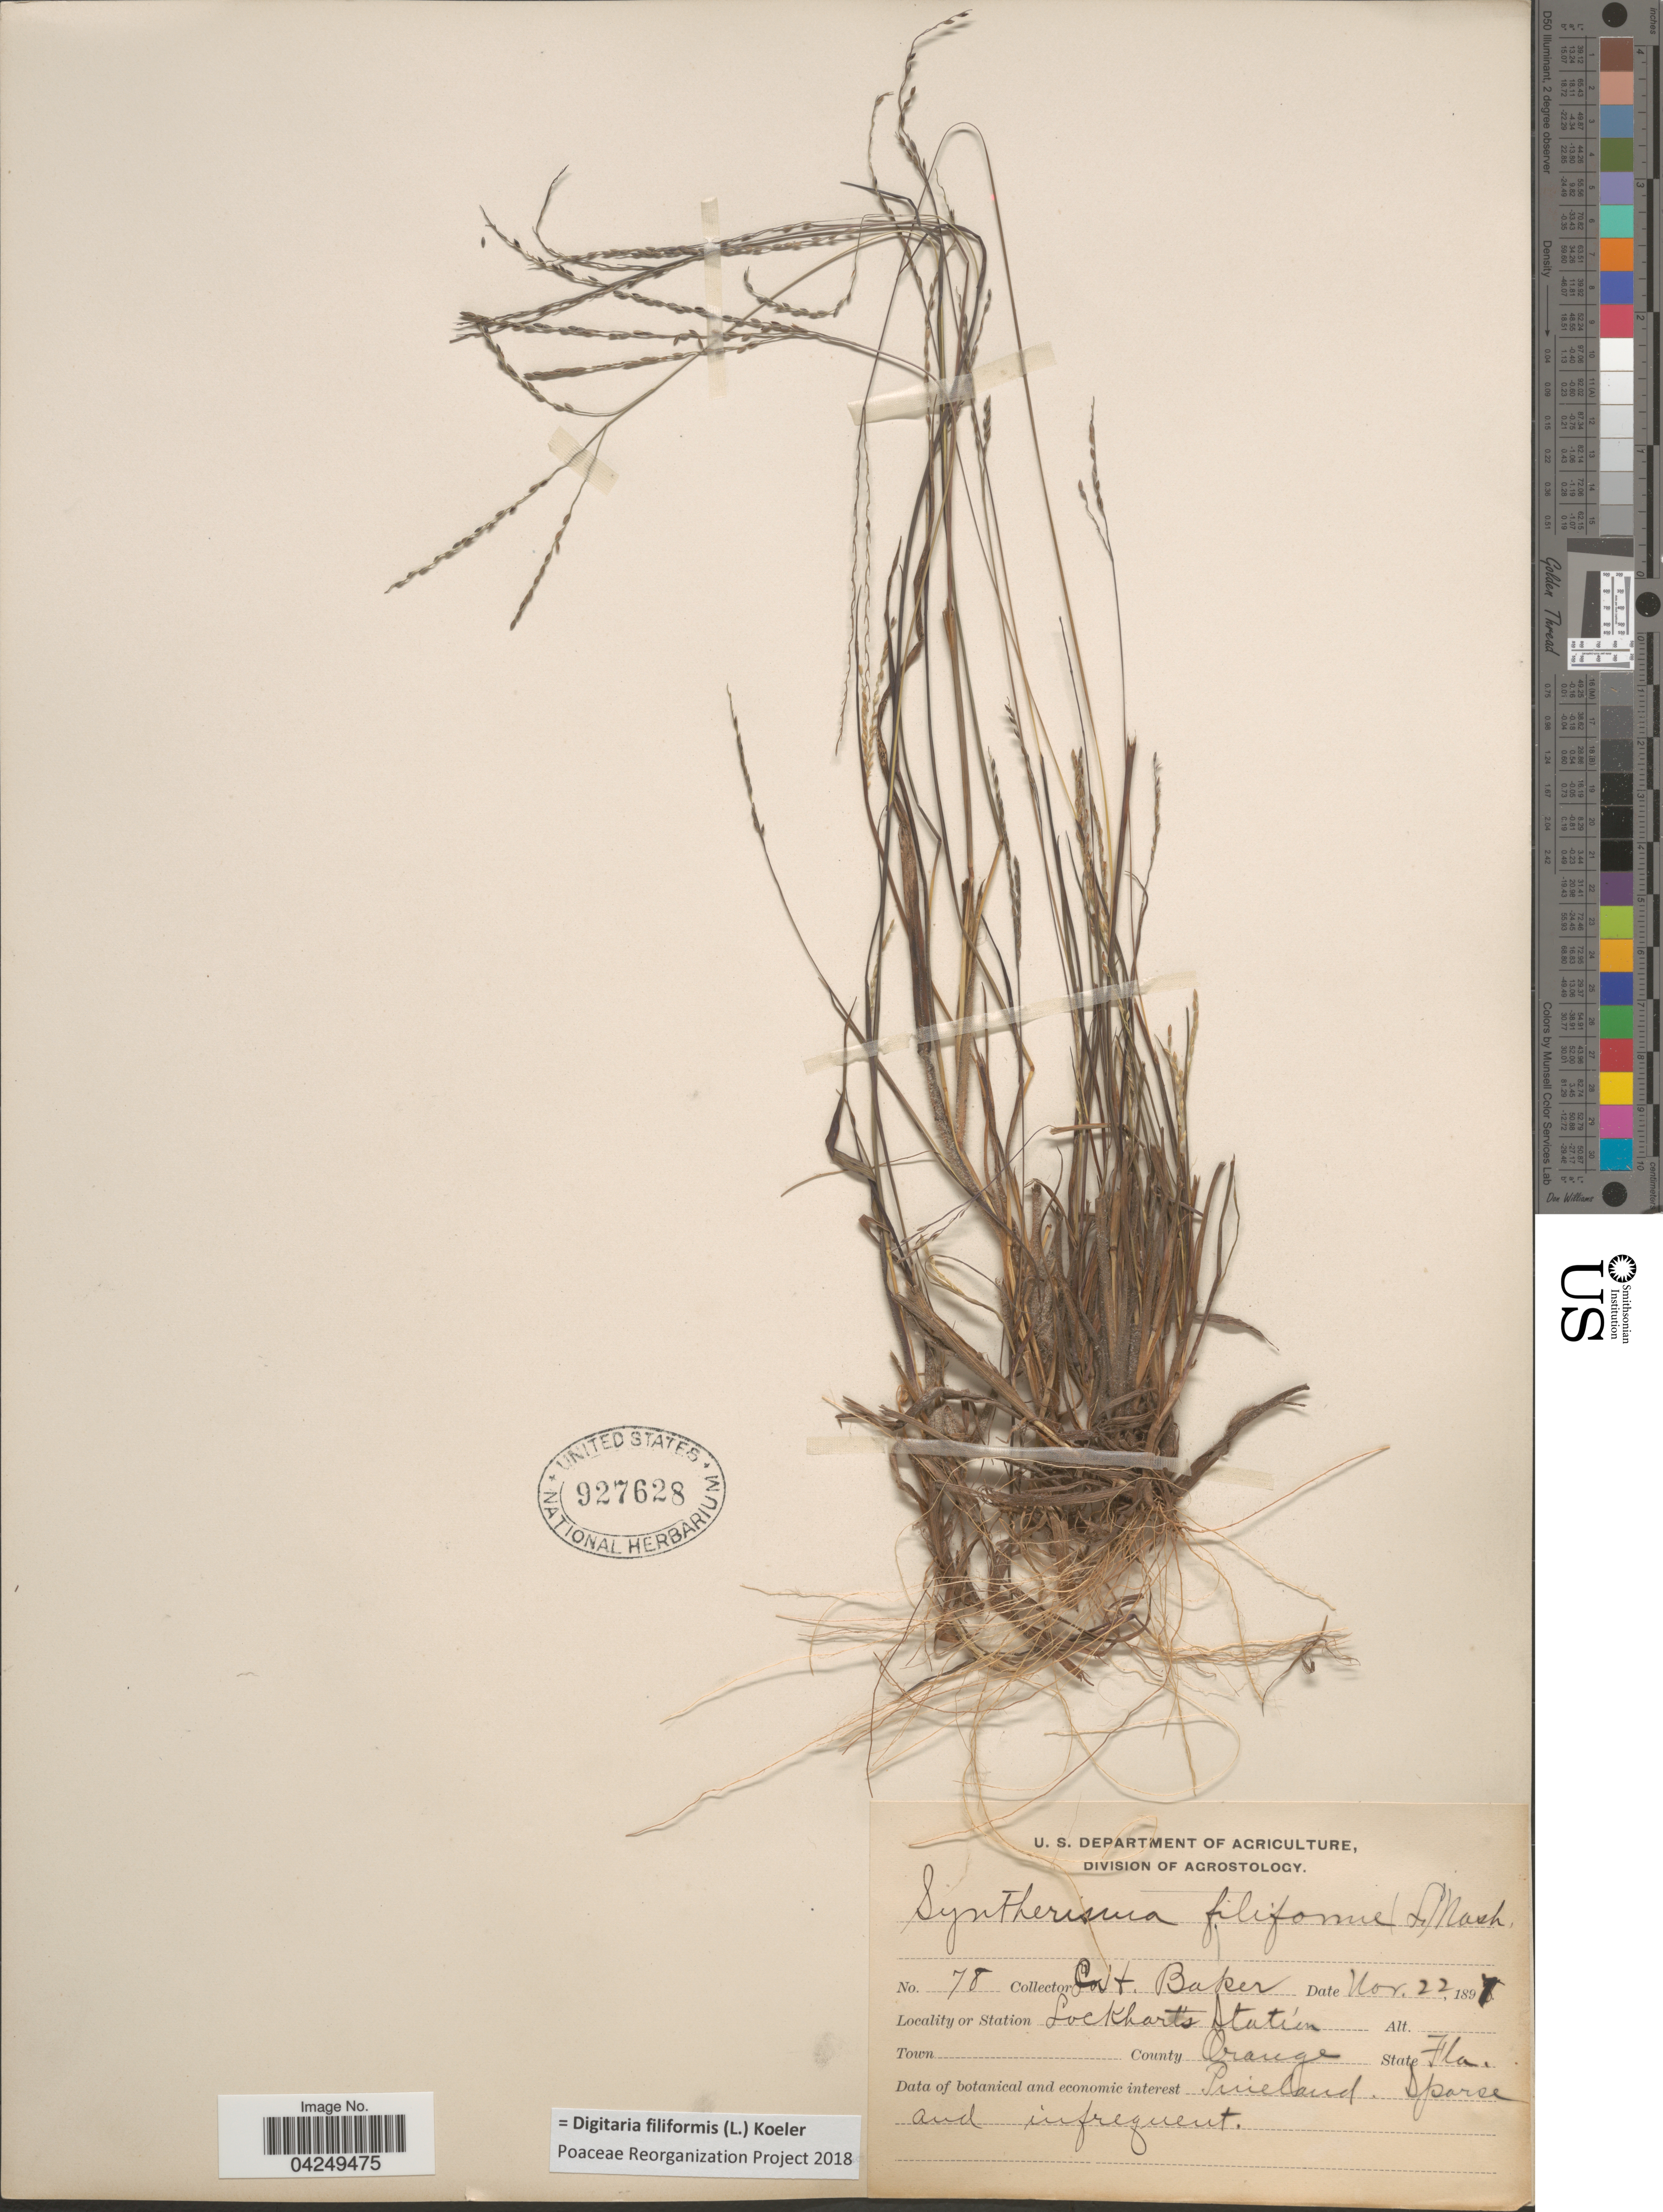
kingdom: Plantae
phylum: Tracheophyta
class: Liliopsida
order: Poales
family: Poaceae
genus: Digitaria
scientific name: Digitaria filiformis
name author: (L.) Koeler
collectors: C. H. Baker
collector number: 78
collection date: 1897-11-22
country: United States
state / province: Florida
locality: Lockhart's Station. County Orange. Pineland.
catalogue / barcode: US 927628